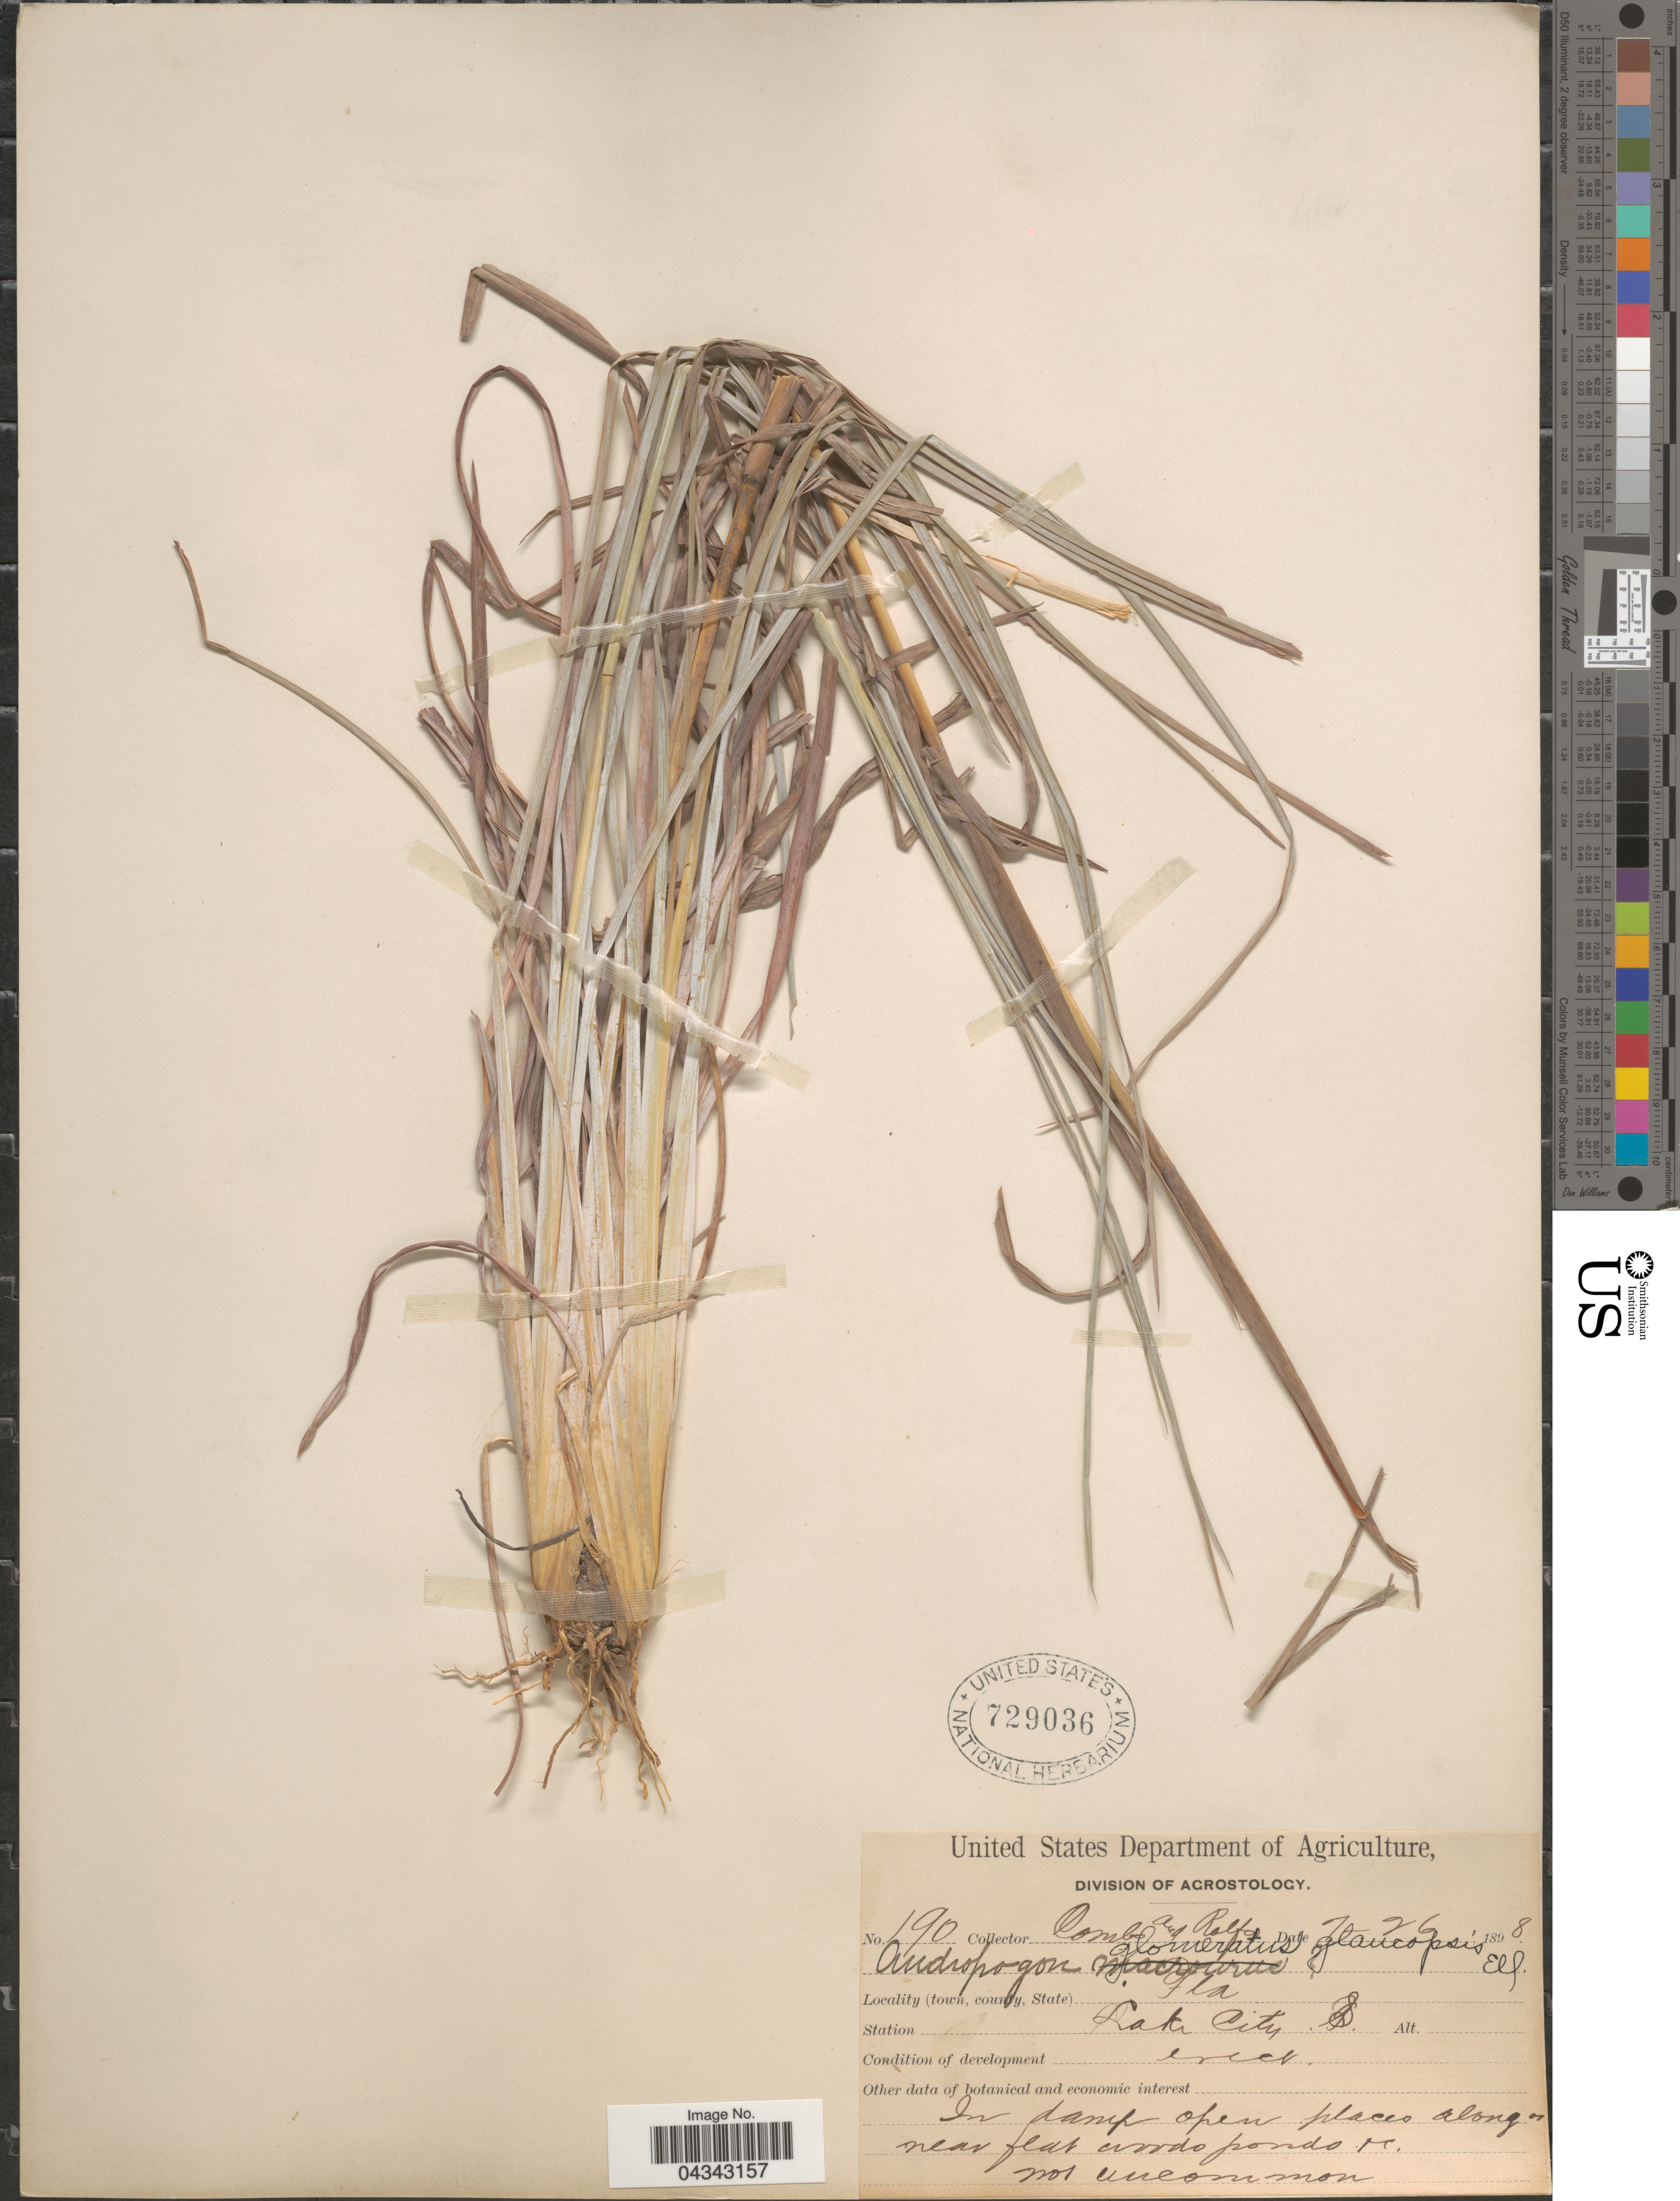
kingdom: Plantae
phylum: Tracheophyta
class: Liliopsida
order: Poales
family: Poaceae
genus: Andropogon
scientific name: Andropogon glomeratus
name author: (Walter) Britton, Stearns & Poggenb.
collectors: -. Combs & Rolfs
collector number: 190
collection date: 1898-07-26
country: United States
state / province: Florida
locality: Station Lake City S.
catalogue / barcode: US 729036